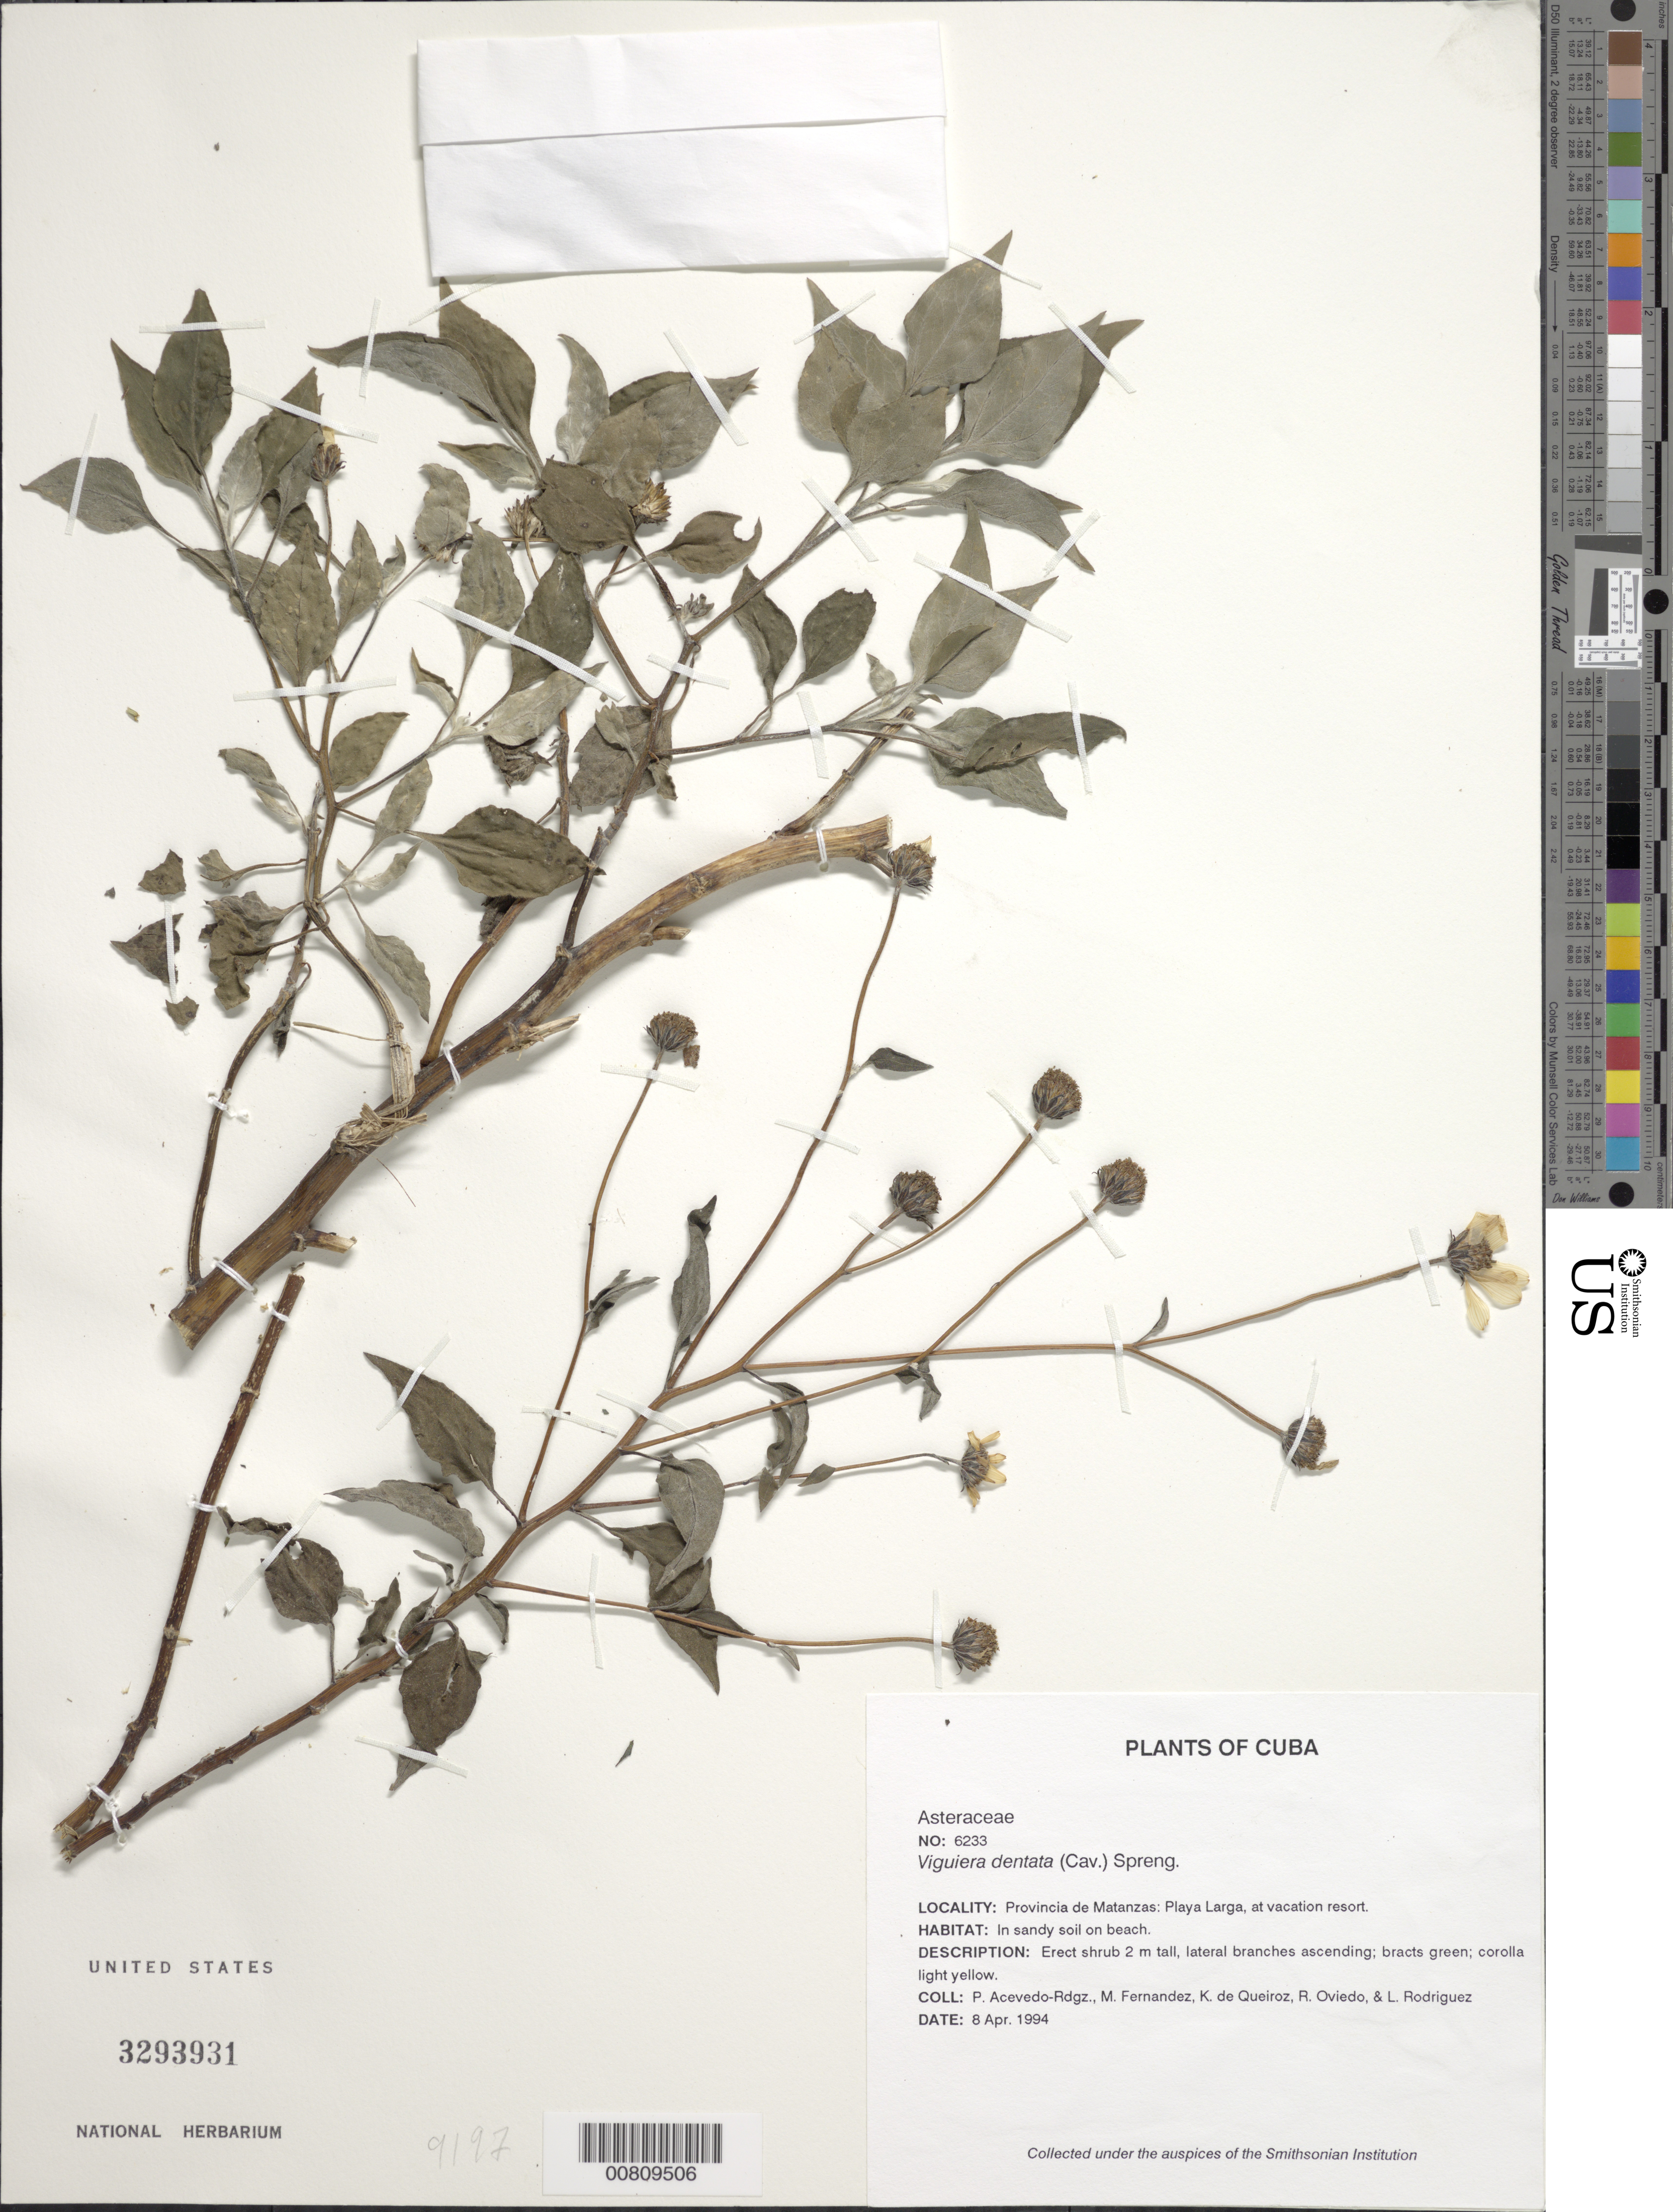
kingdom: Plantae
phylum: Tracheophyta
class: Magnoliopsida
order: Asterales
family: Asteraceae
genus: Viguiera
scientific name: Viguiera dentata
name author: (Cav.) Spreng.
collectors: P. Acevedo-Rodr., M. Fernández, K. De Queiroz, R. Oviedo & L. Rodriguez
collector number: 6233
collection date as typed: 08 Apr 1994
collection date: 1994-04-08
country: Cuba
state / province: Matanzas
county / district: Municipio de Ciénaga de Zapata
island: Cuba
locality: Playa Larga, at vacation resort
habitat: In sandy soil on beach.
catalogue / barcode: US 3293931